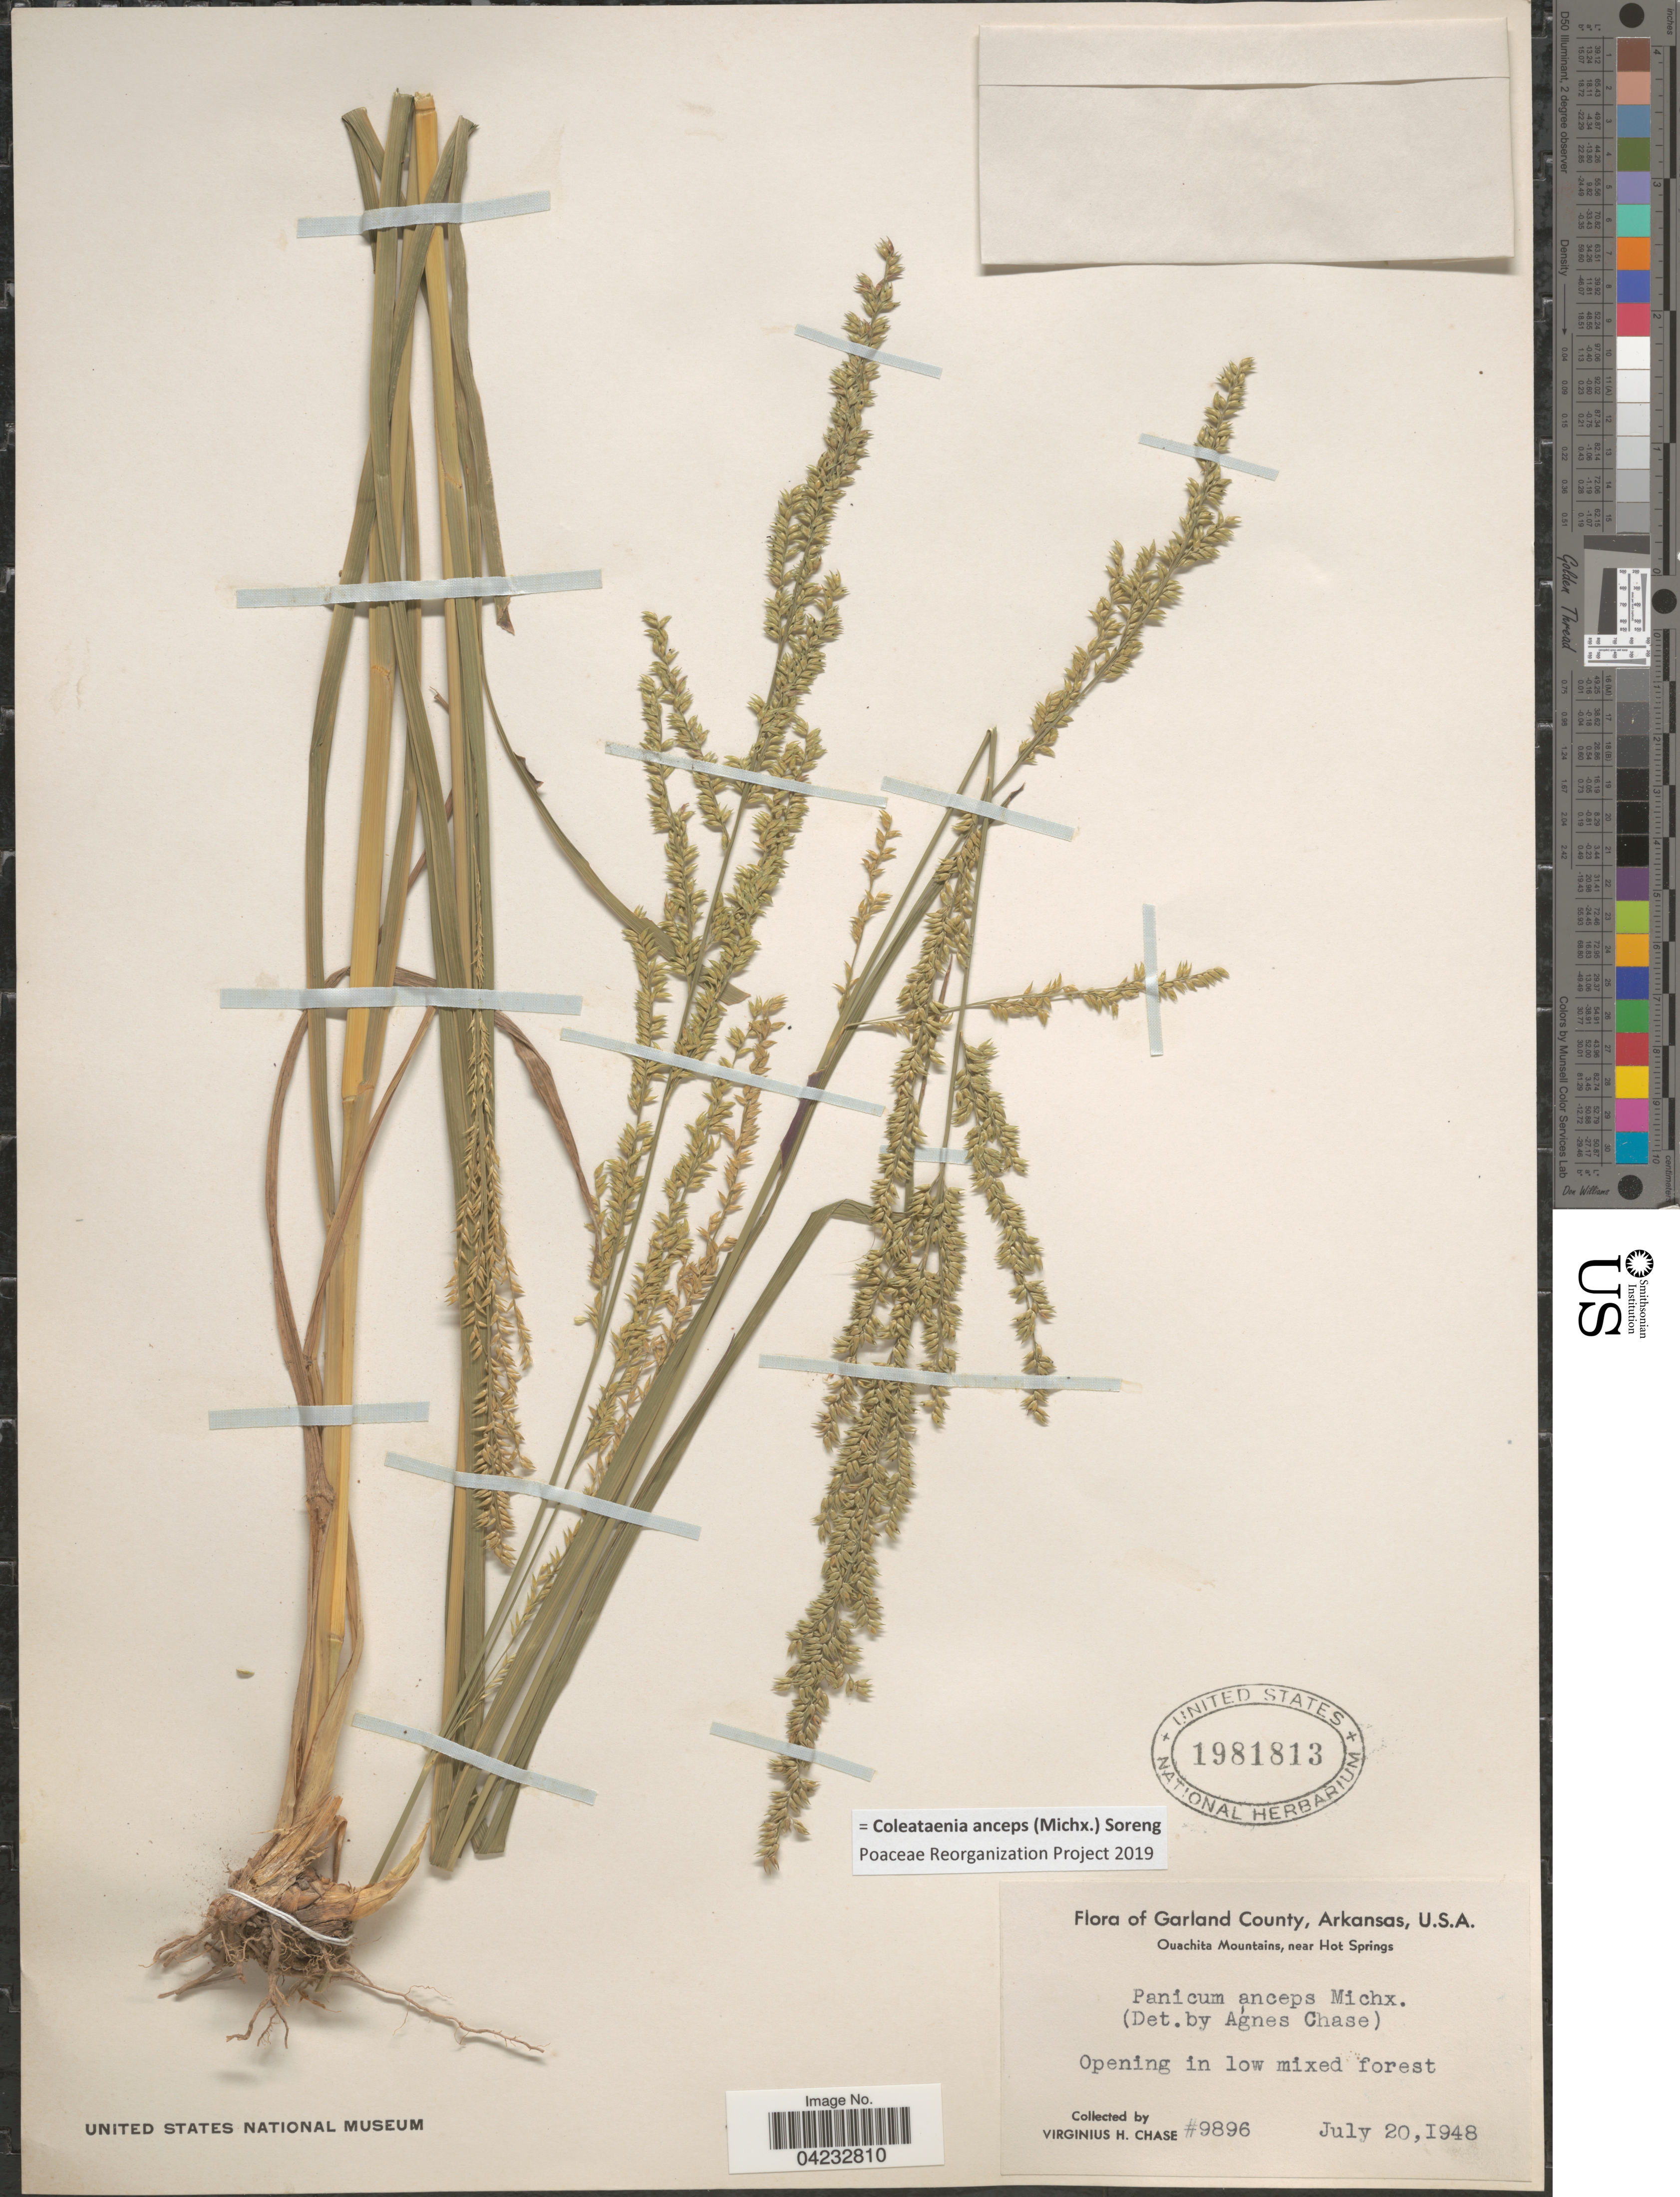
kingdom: Plantae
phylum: Tracheophyta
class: Liliopsida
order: Poales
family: Poaceae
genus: Coleataenia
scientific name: Coleataenia anceps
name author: (Michx.) Soreng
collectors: V. H. Chase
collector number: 9896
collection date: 1948-07-20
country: United States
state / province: Arkansas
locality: Garland County. Ouachita Mountains, near Hot Springs.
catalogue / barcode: US 1981813